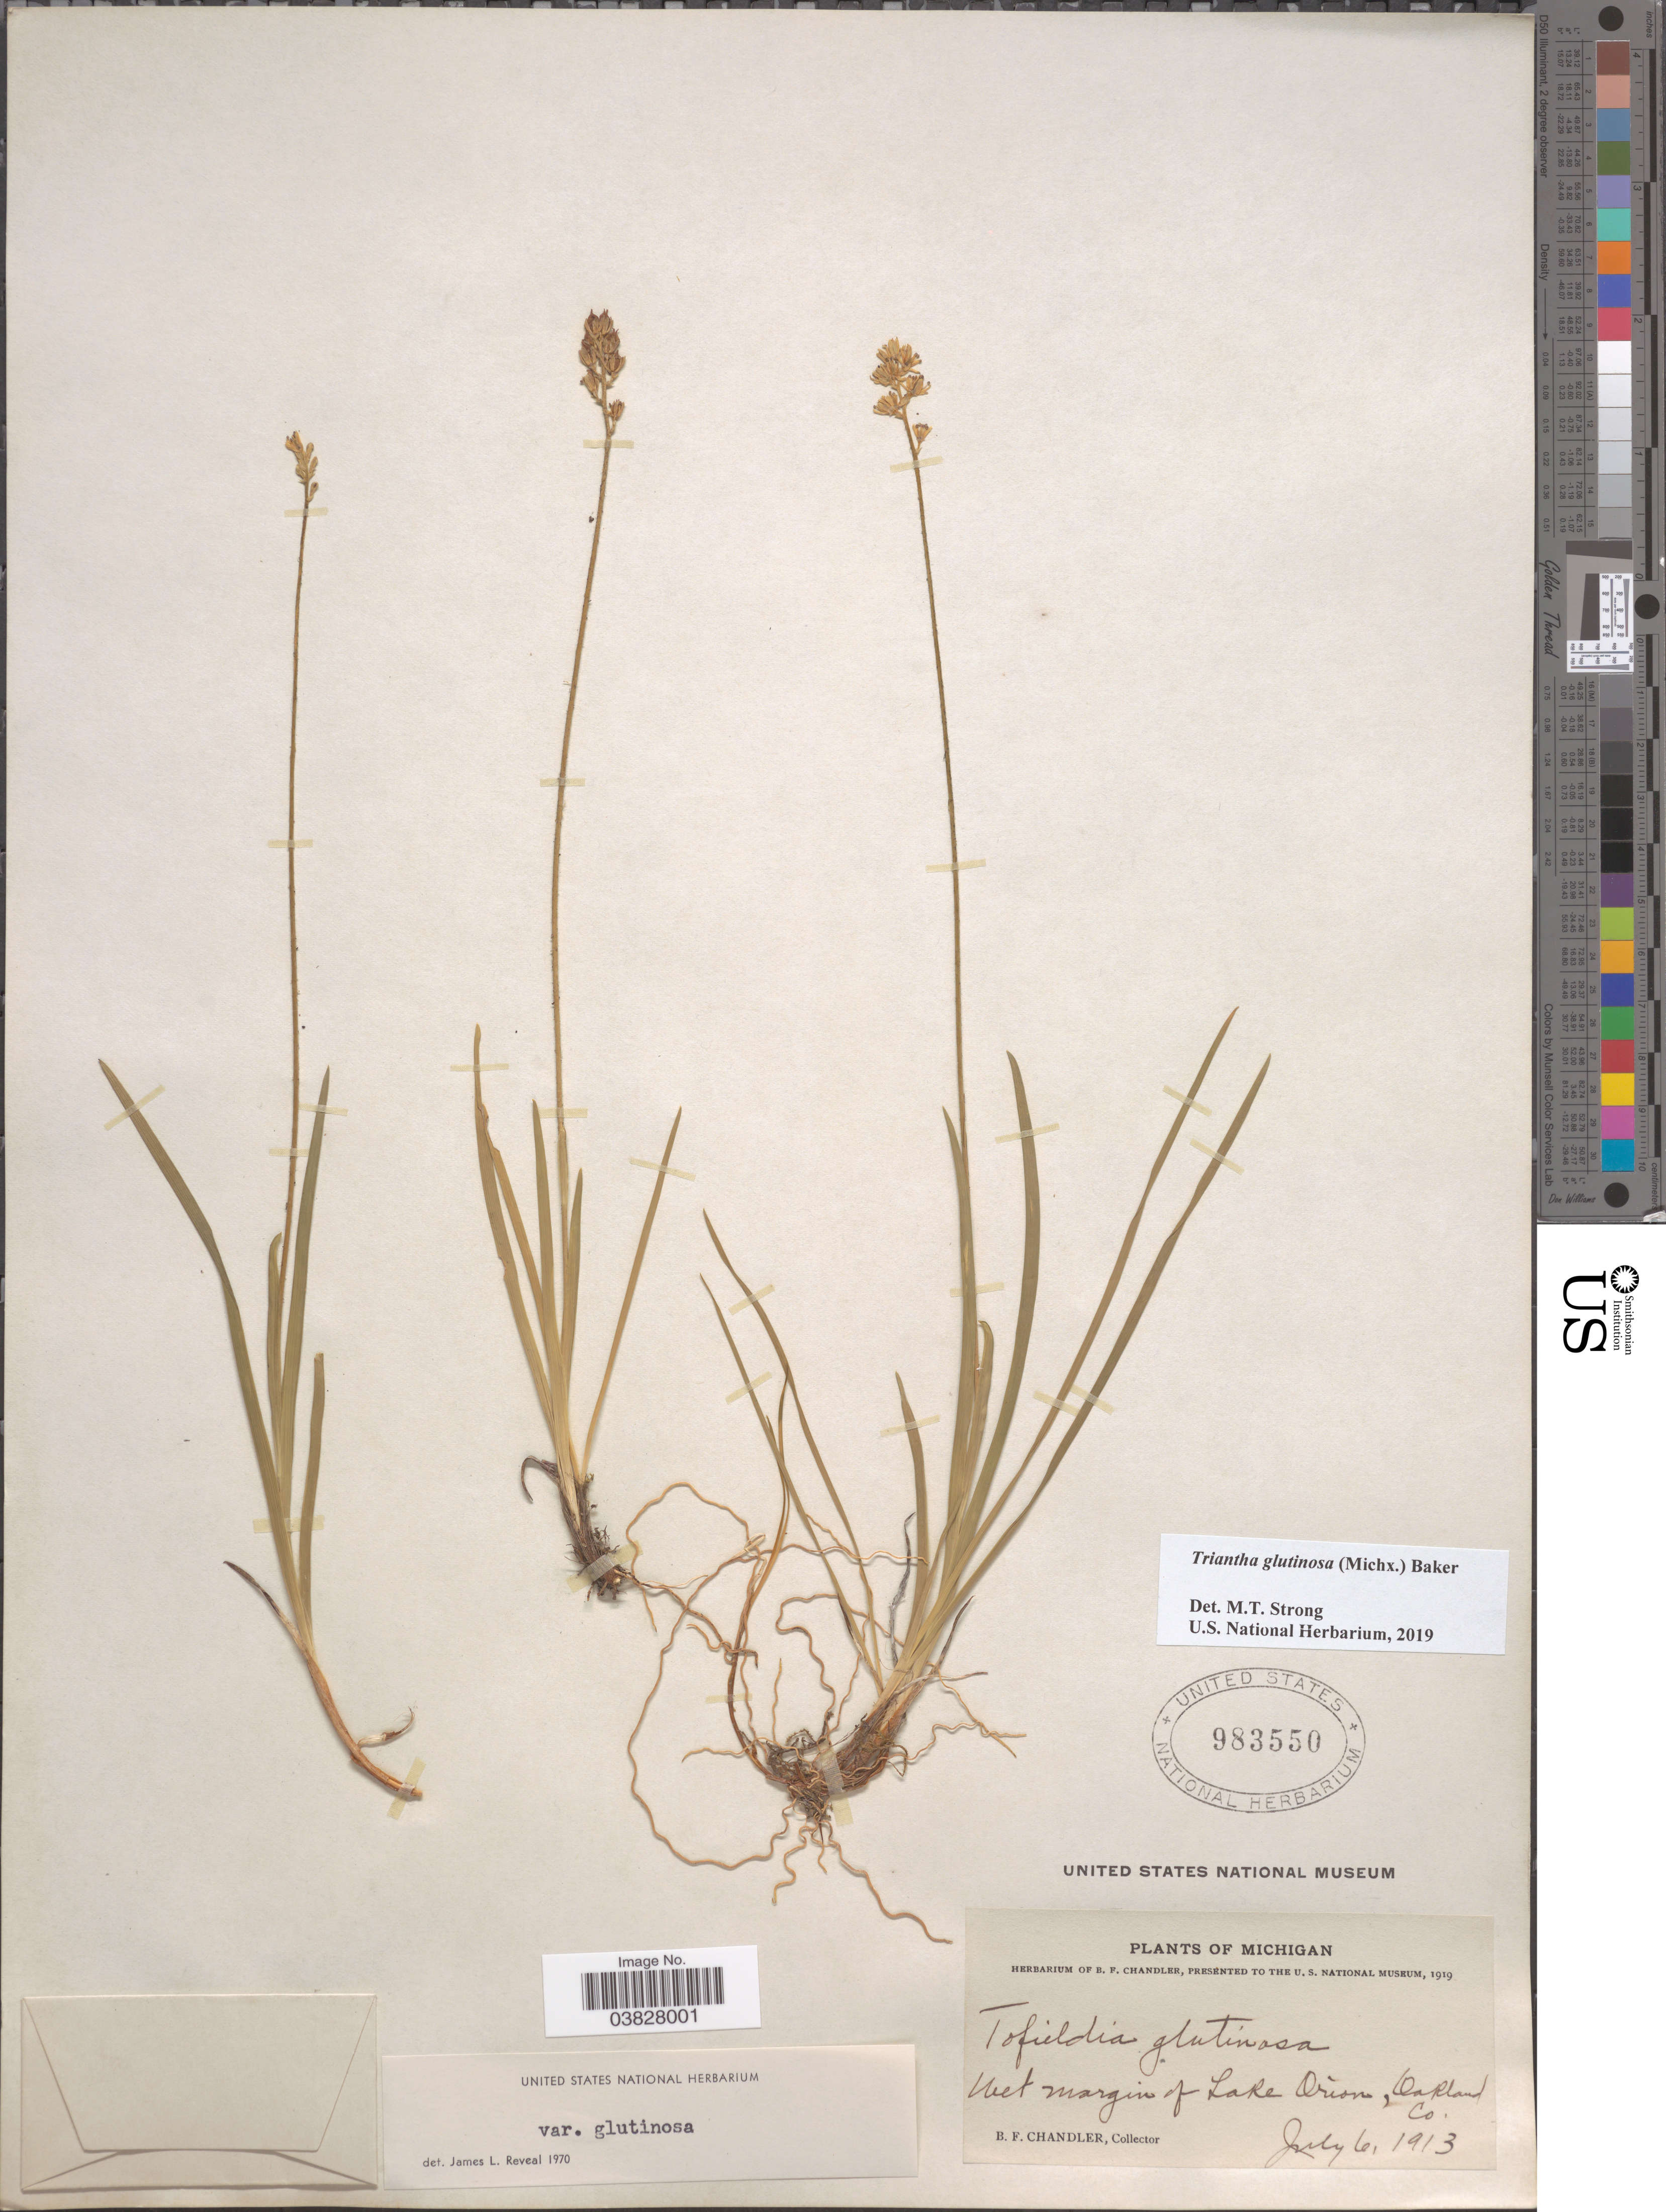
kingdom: Plantae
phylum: Tracheophyta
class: Liliopsida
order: Alismatales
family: Tofieldiaceae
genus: Triantha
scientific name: Triantha glutinosa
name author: (Michx.) Baker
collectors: B. F. Chandler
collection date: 1913-07-06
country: United States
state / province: Michigan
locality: Wet margin of Lake Orion, Oakland Co.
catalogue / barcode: US 983550